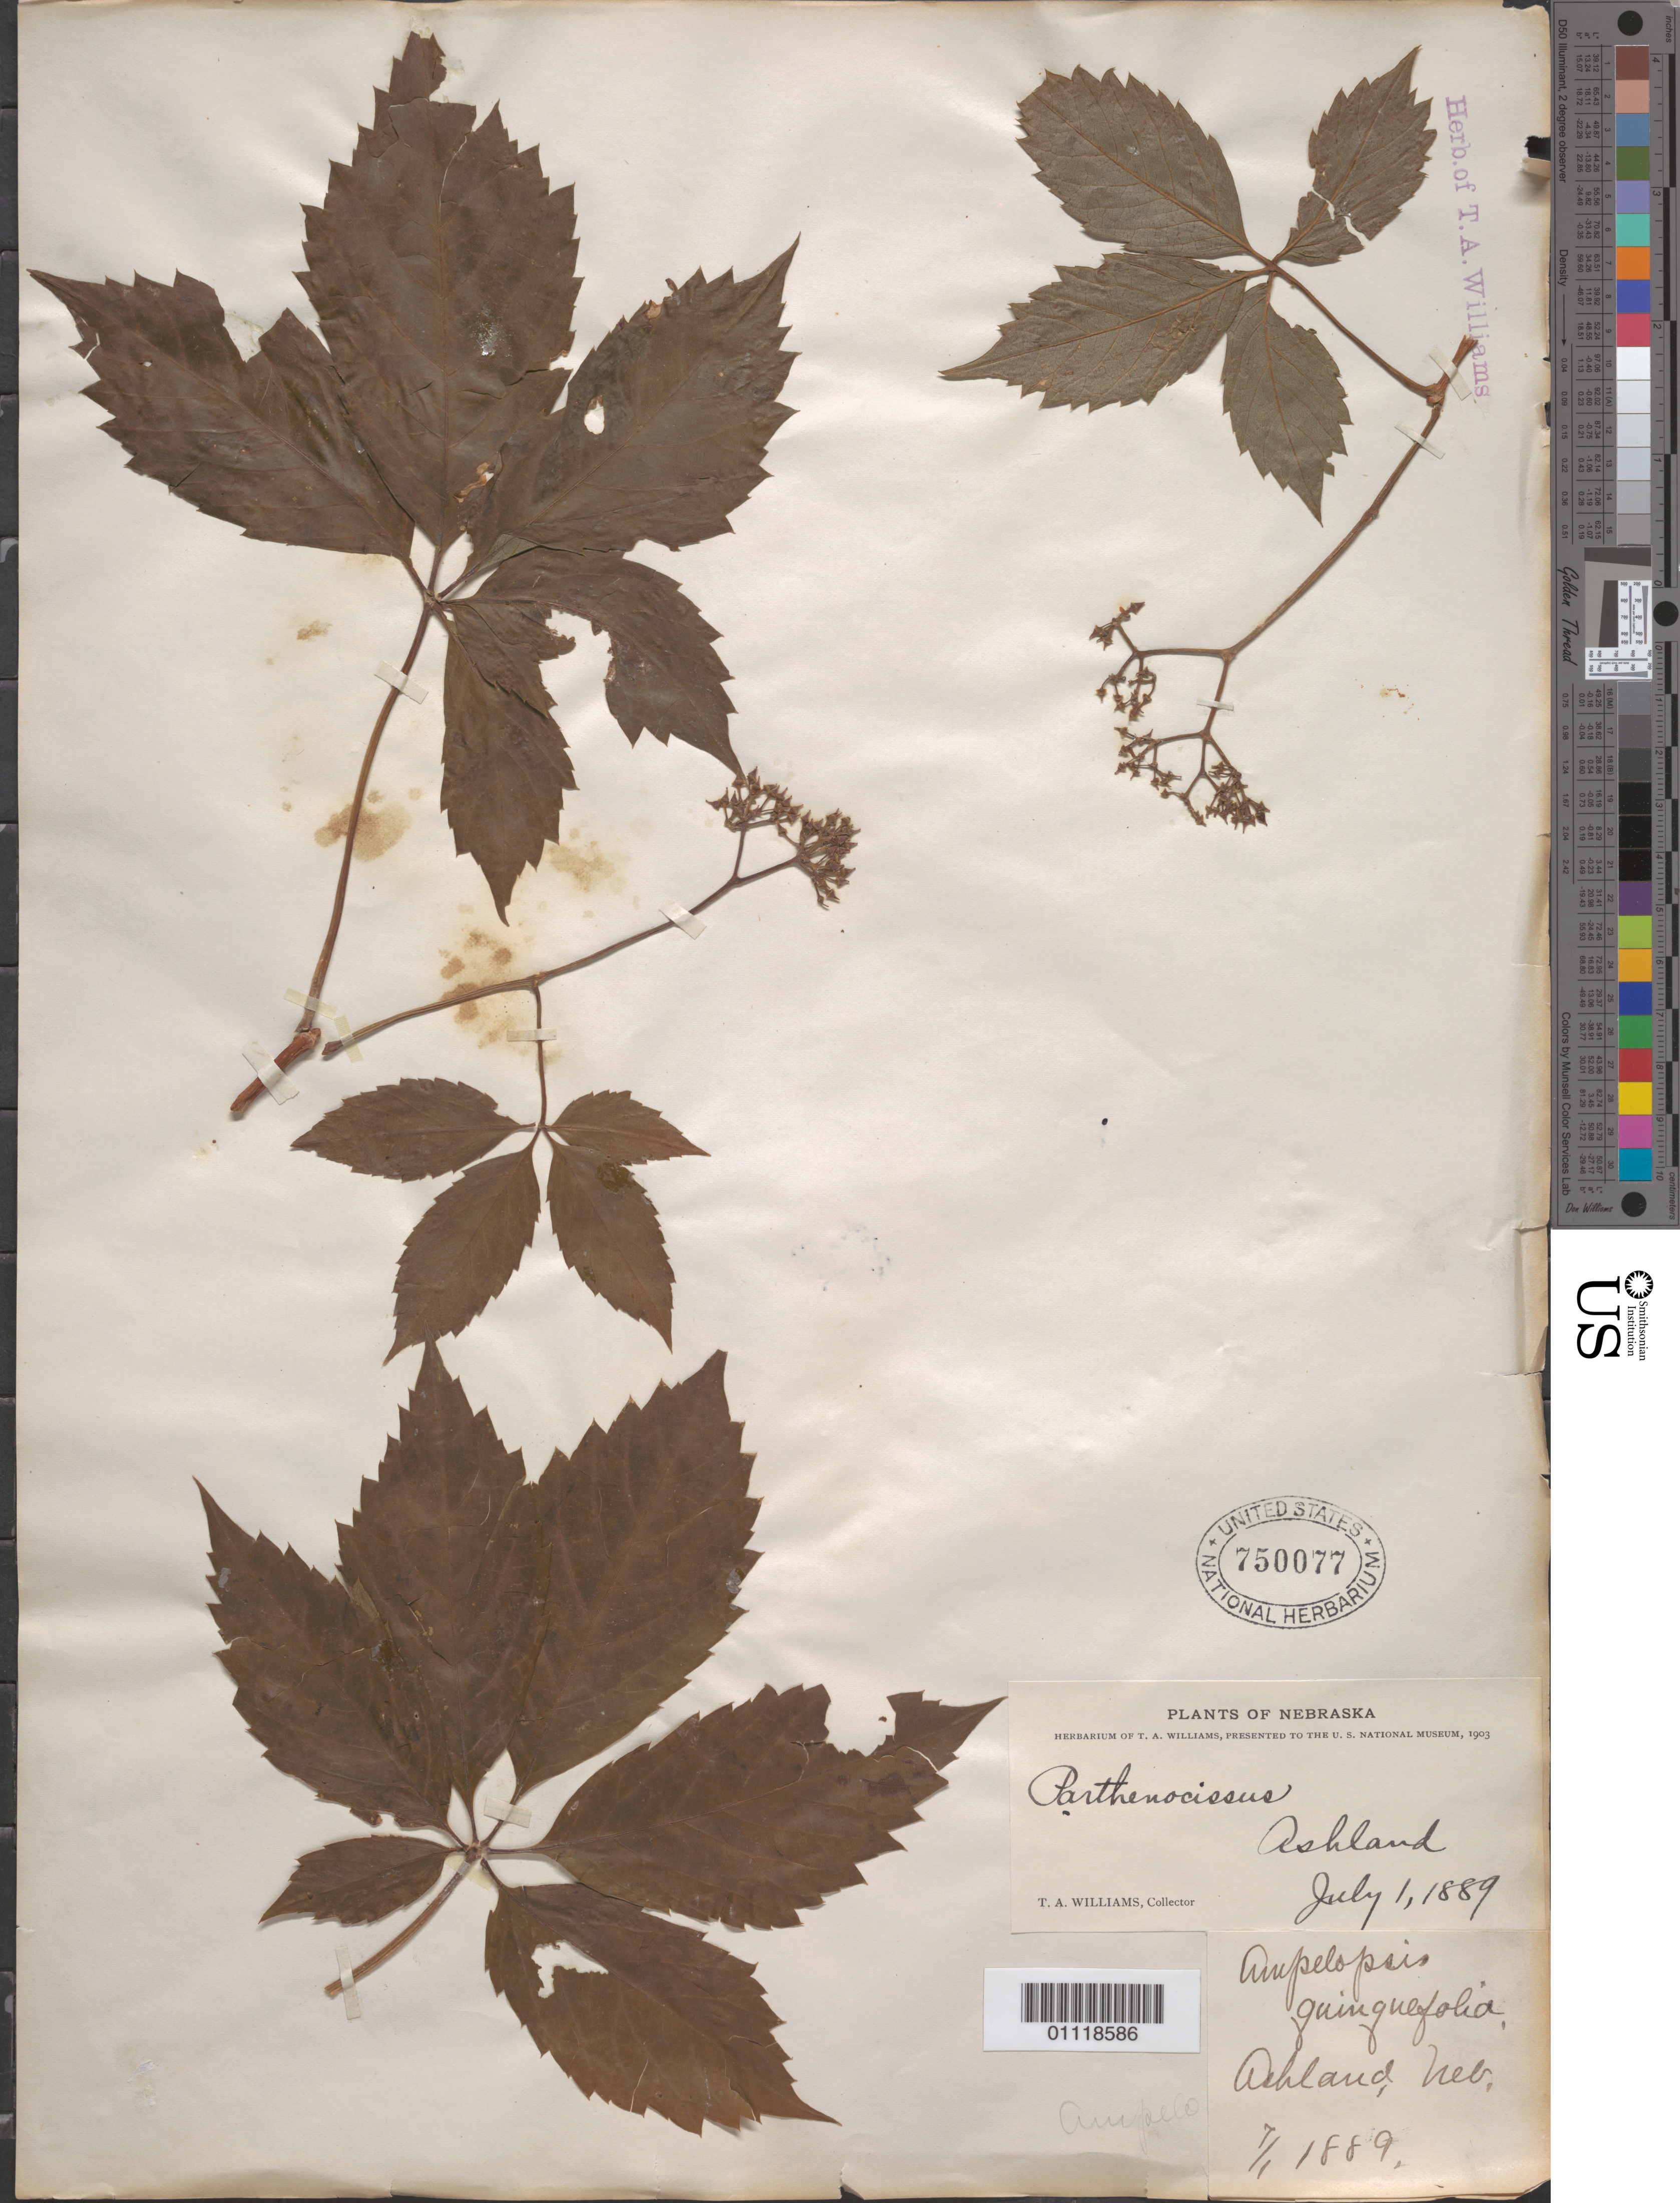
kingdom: Plantae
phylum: Tracheophyta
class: Magnoliopsida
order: Vitales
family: Vitaceae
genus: Parthenocissus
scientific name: Parthenocissus quinquefolia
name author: (L.) Planch.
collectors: T. A. Williams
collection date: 1889-07-01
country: United States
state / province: Nebraska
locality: Ashland.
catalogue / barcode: US 750077